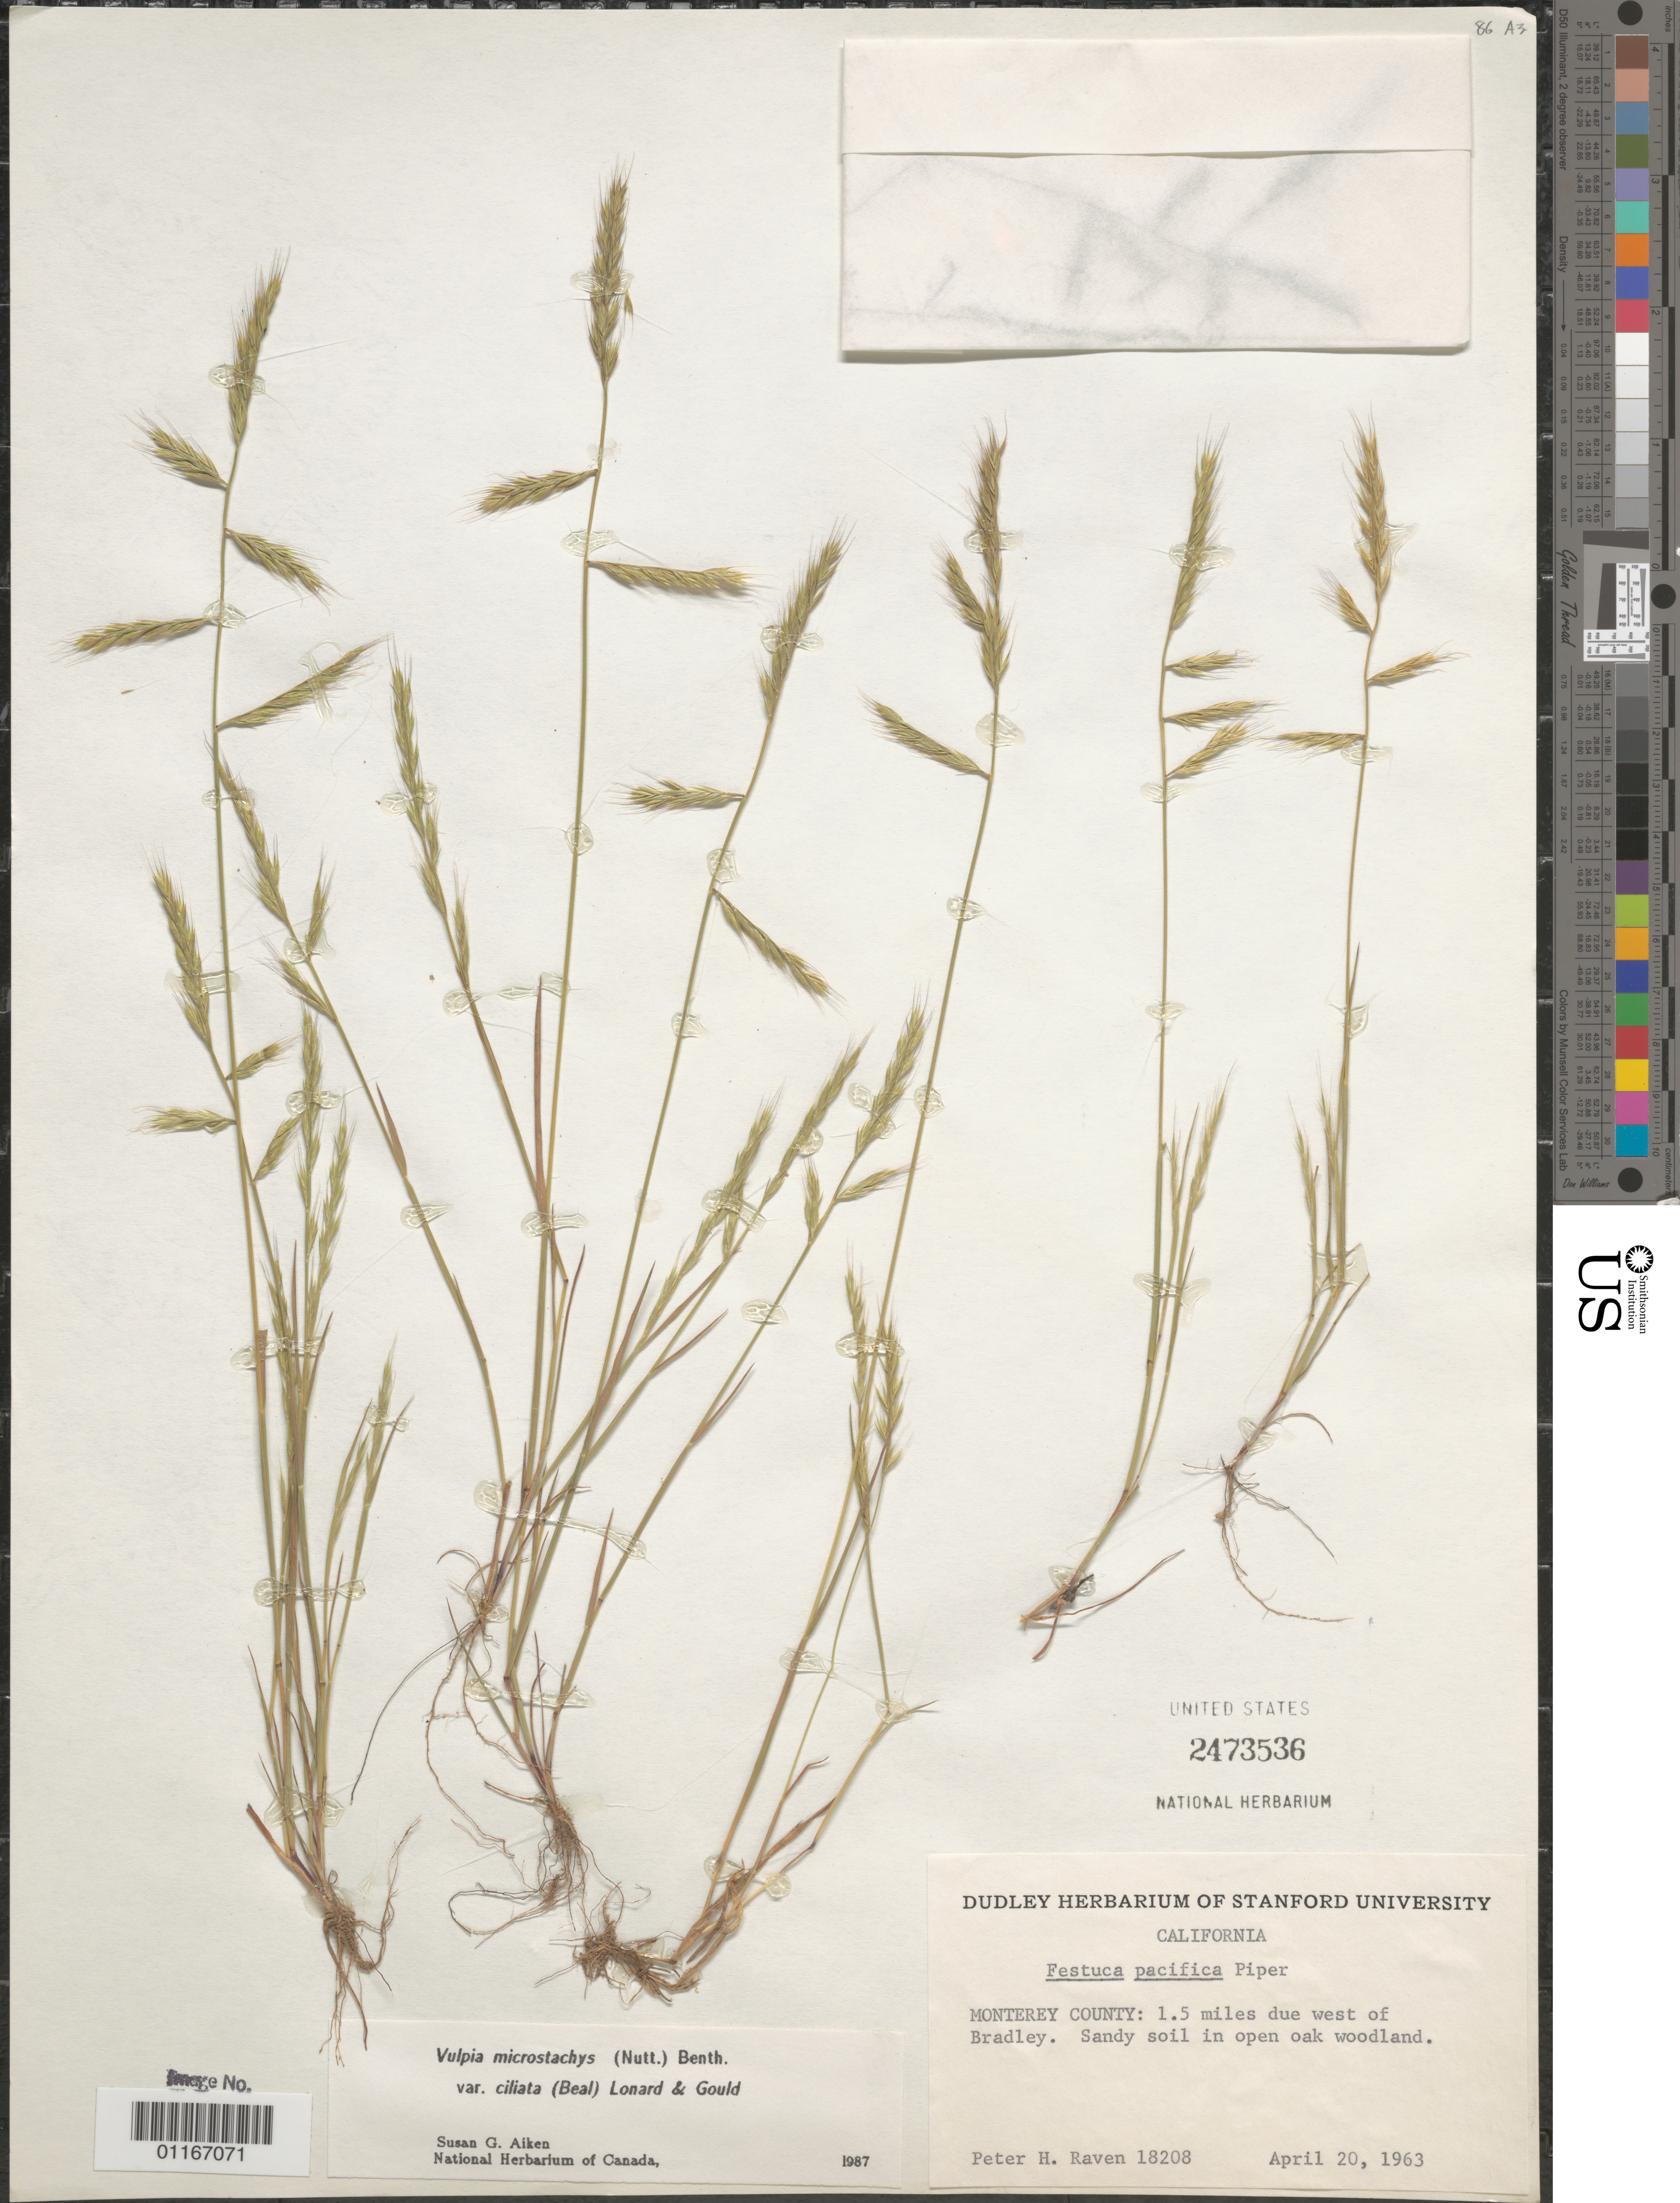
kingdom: Plantae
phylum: Tracheophyta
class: Liliopsida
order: Poales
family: Poaceae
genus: Vulpia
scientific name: Vulpia microstachys var. ciliata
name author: (A. Gray ex W.J. Beal) Lonard & Gould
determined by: Aiken, S. G.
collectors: P. Raven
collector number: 18208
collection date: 1963-04-20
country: United States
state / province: California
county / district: Monterey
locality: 1.5 miles due west of Bradley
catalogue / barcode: US 2473536